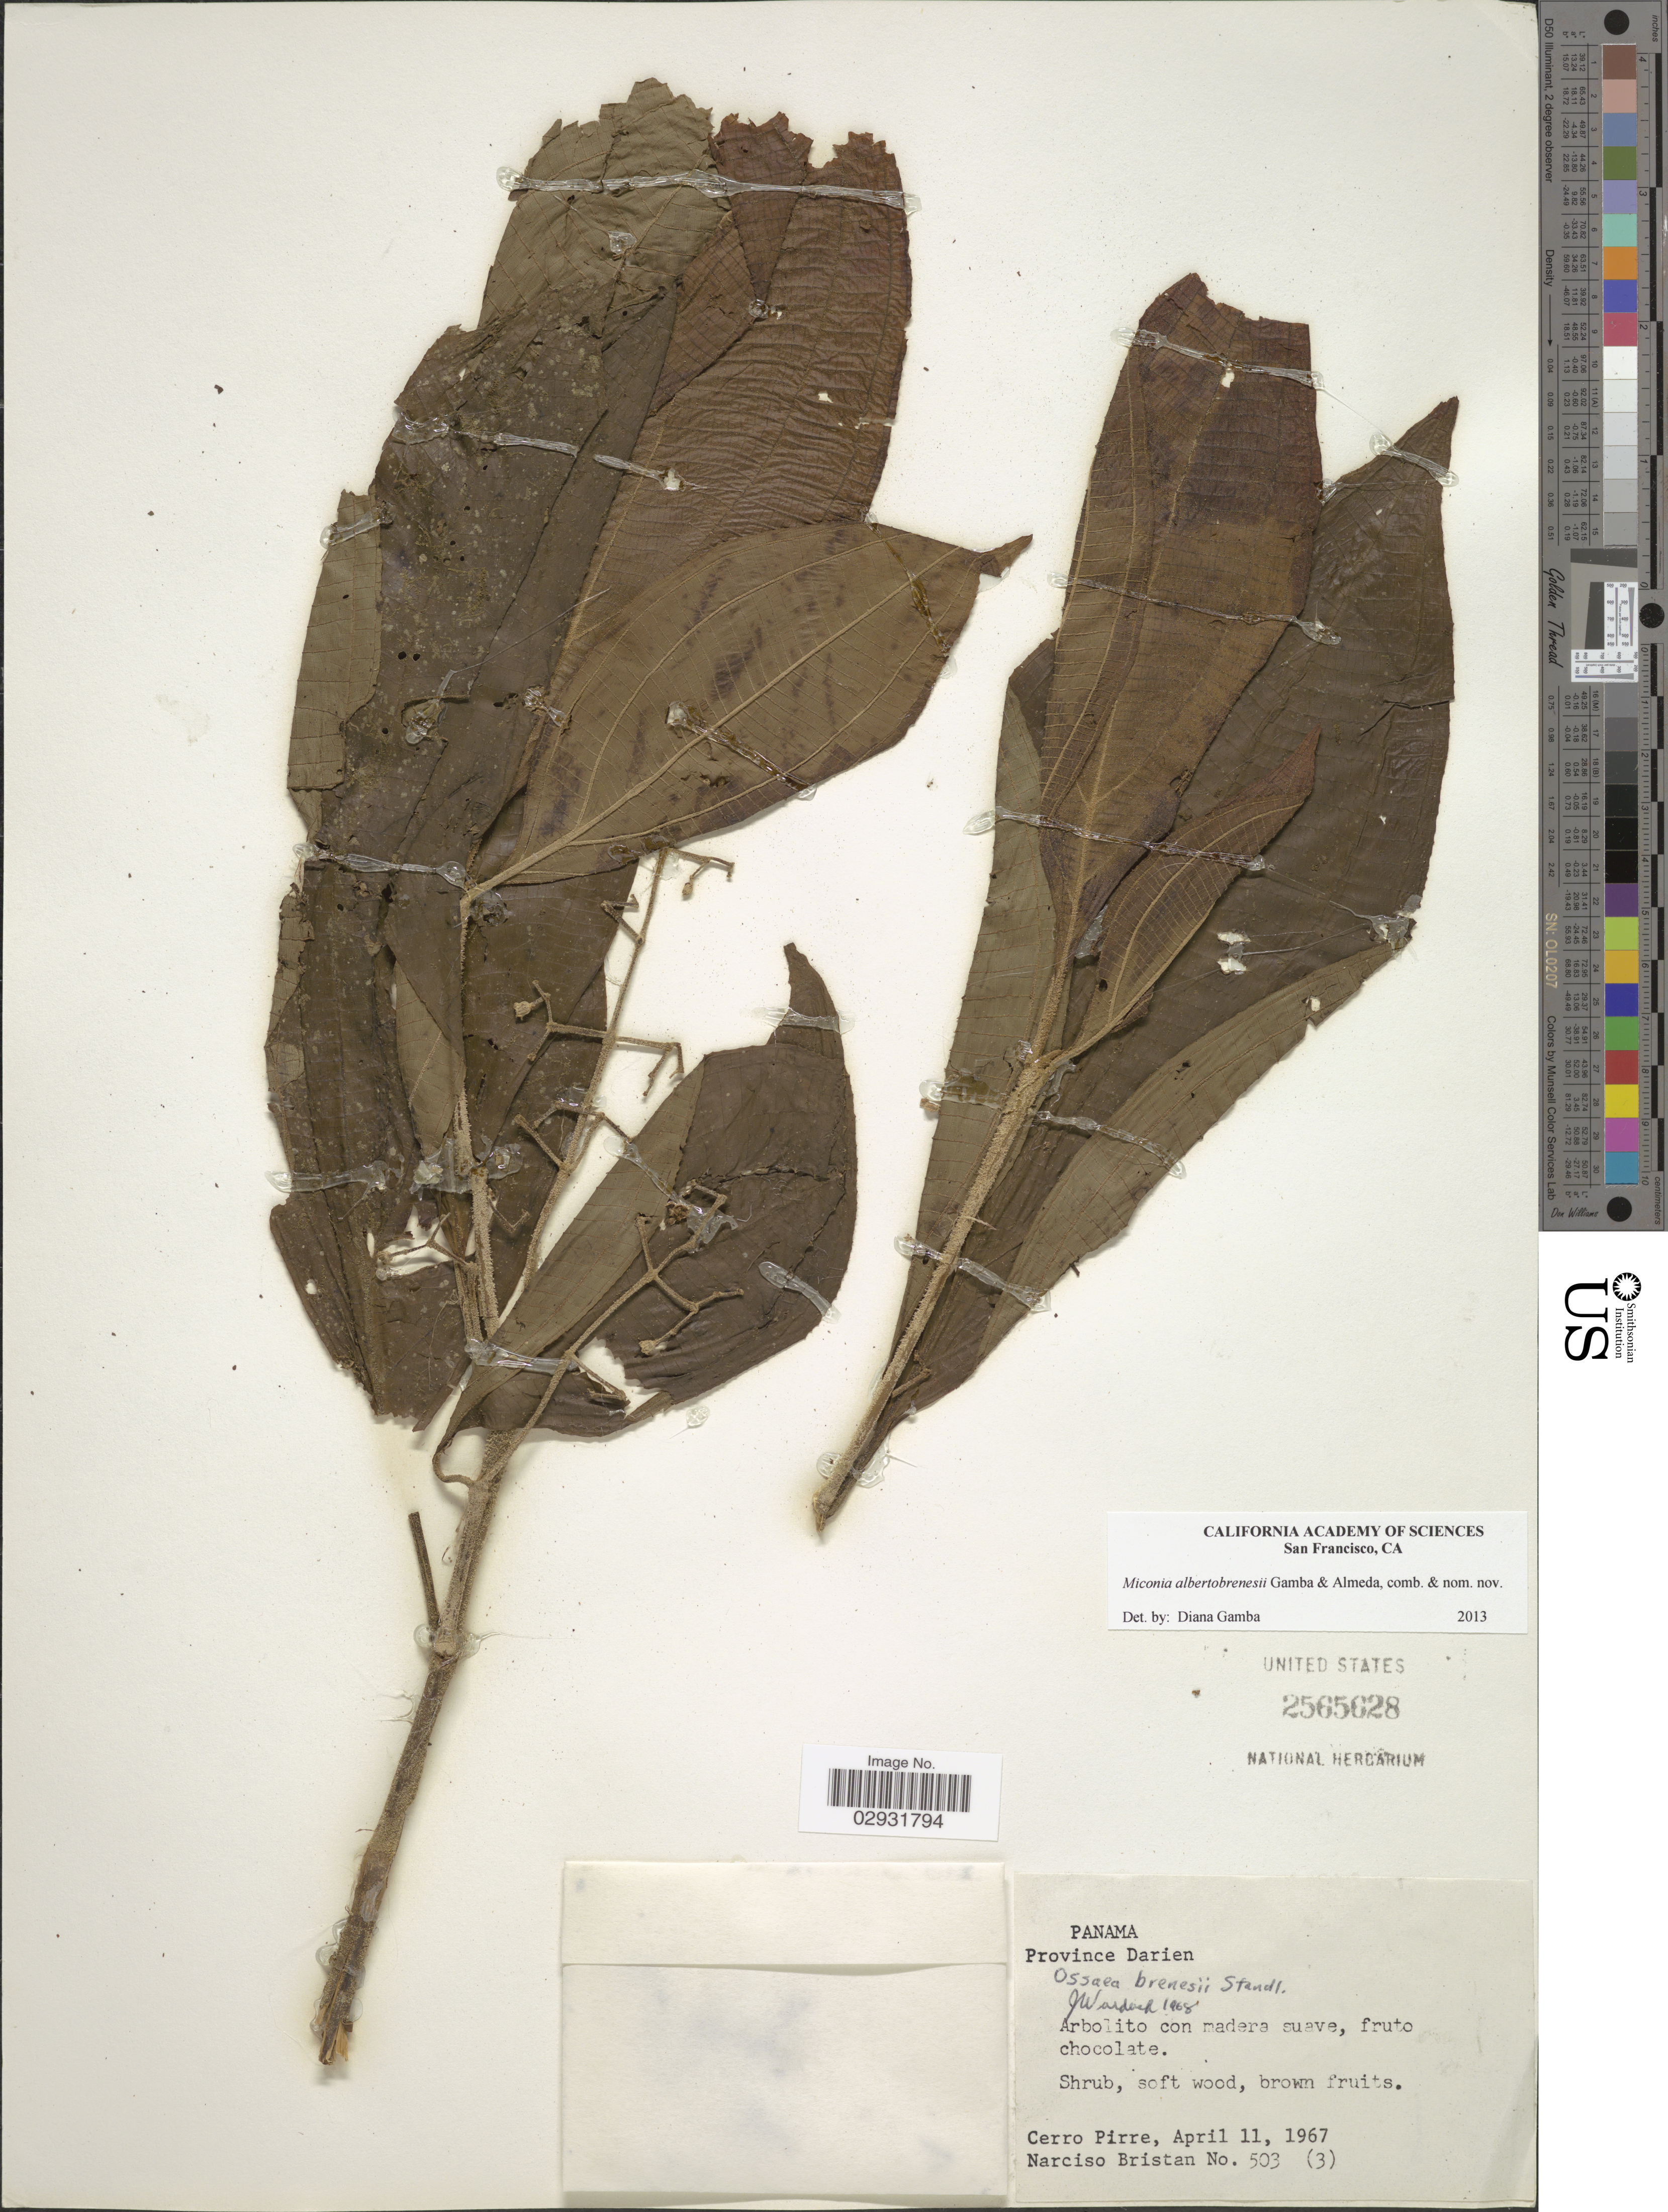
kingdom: Plantae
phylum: Tracheophyta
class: Magnoliopsida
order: Myrtales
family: Melastomataceae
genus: Miconia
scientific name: Miconia albertobrenesii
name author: Gamba & Almeda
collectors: N. Bristan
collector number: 503 (3)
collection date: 1967-04-11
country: Panama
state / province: Darién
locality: Province Darien. Cerro Pirre.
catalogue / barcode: US 2565628